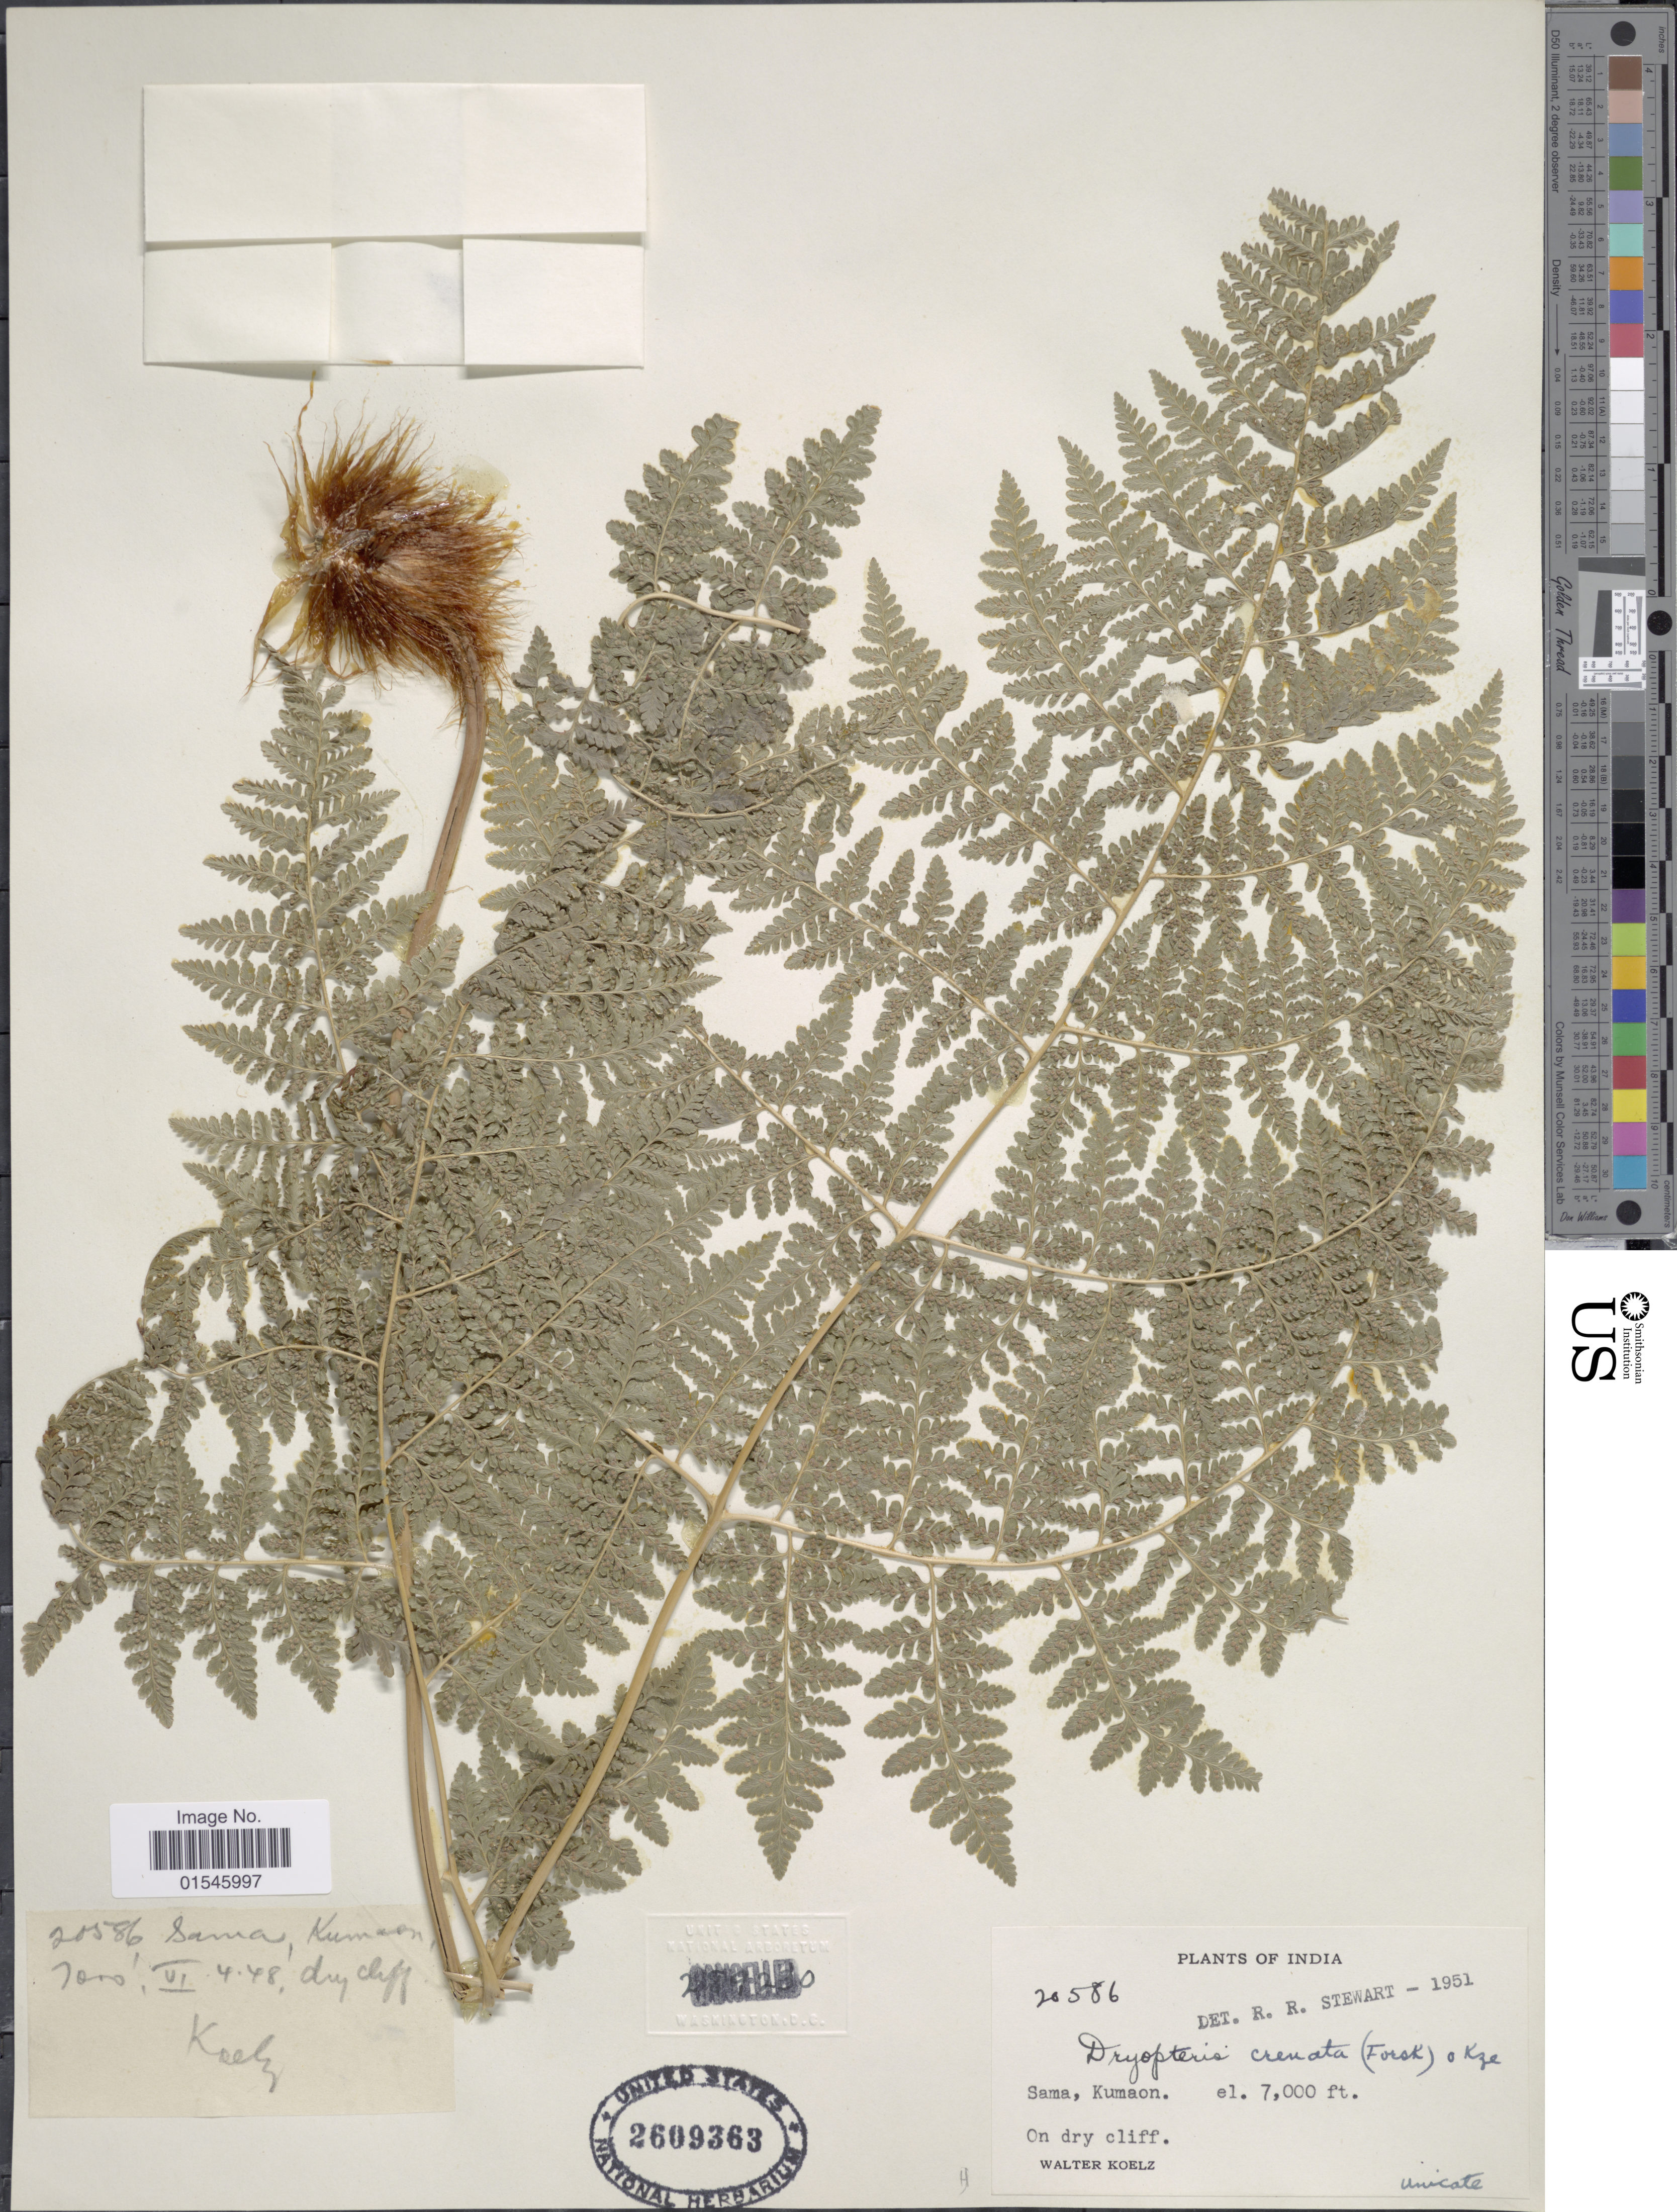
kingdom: Plantae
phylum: Tracheophyta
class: Polypodiopsida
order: Polypodiales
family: Hypodematiaceae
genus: Hypodematium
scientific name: Hypodematium crenatum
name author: (Forssk.) Kuhn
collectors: W. N. Koelz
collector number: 20586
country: India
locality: Sama, Kumaon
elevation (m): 2134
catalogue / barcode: US 2609363